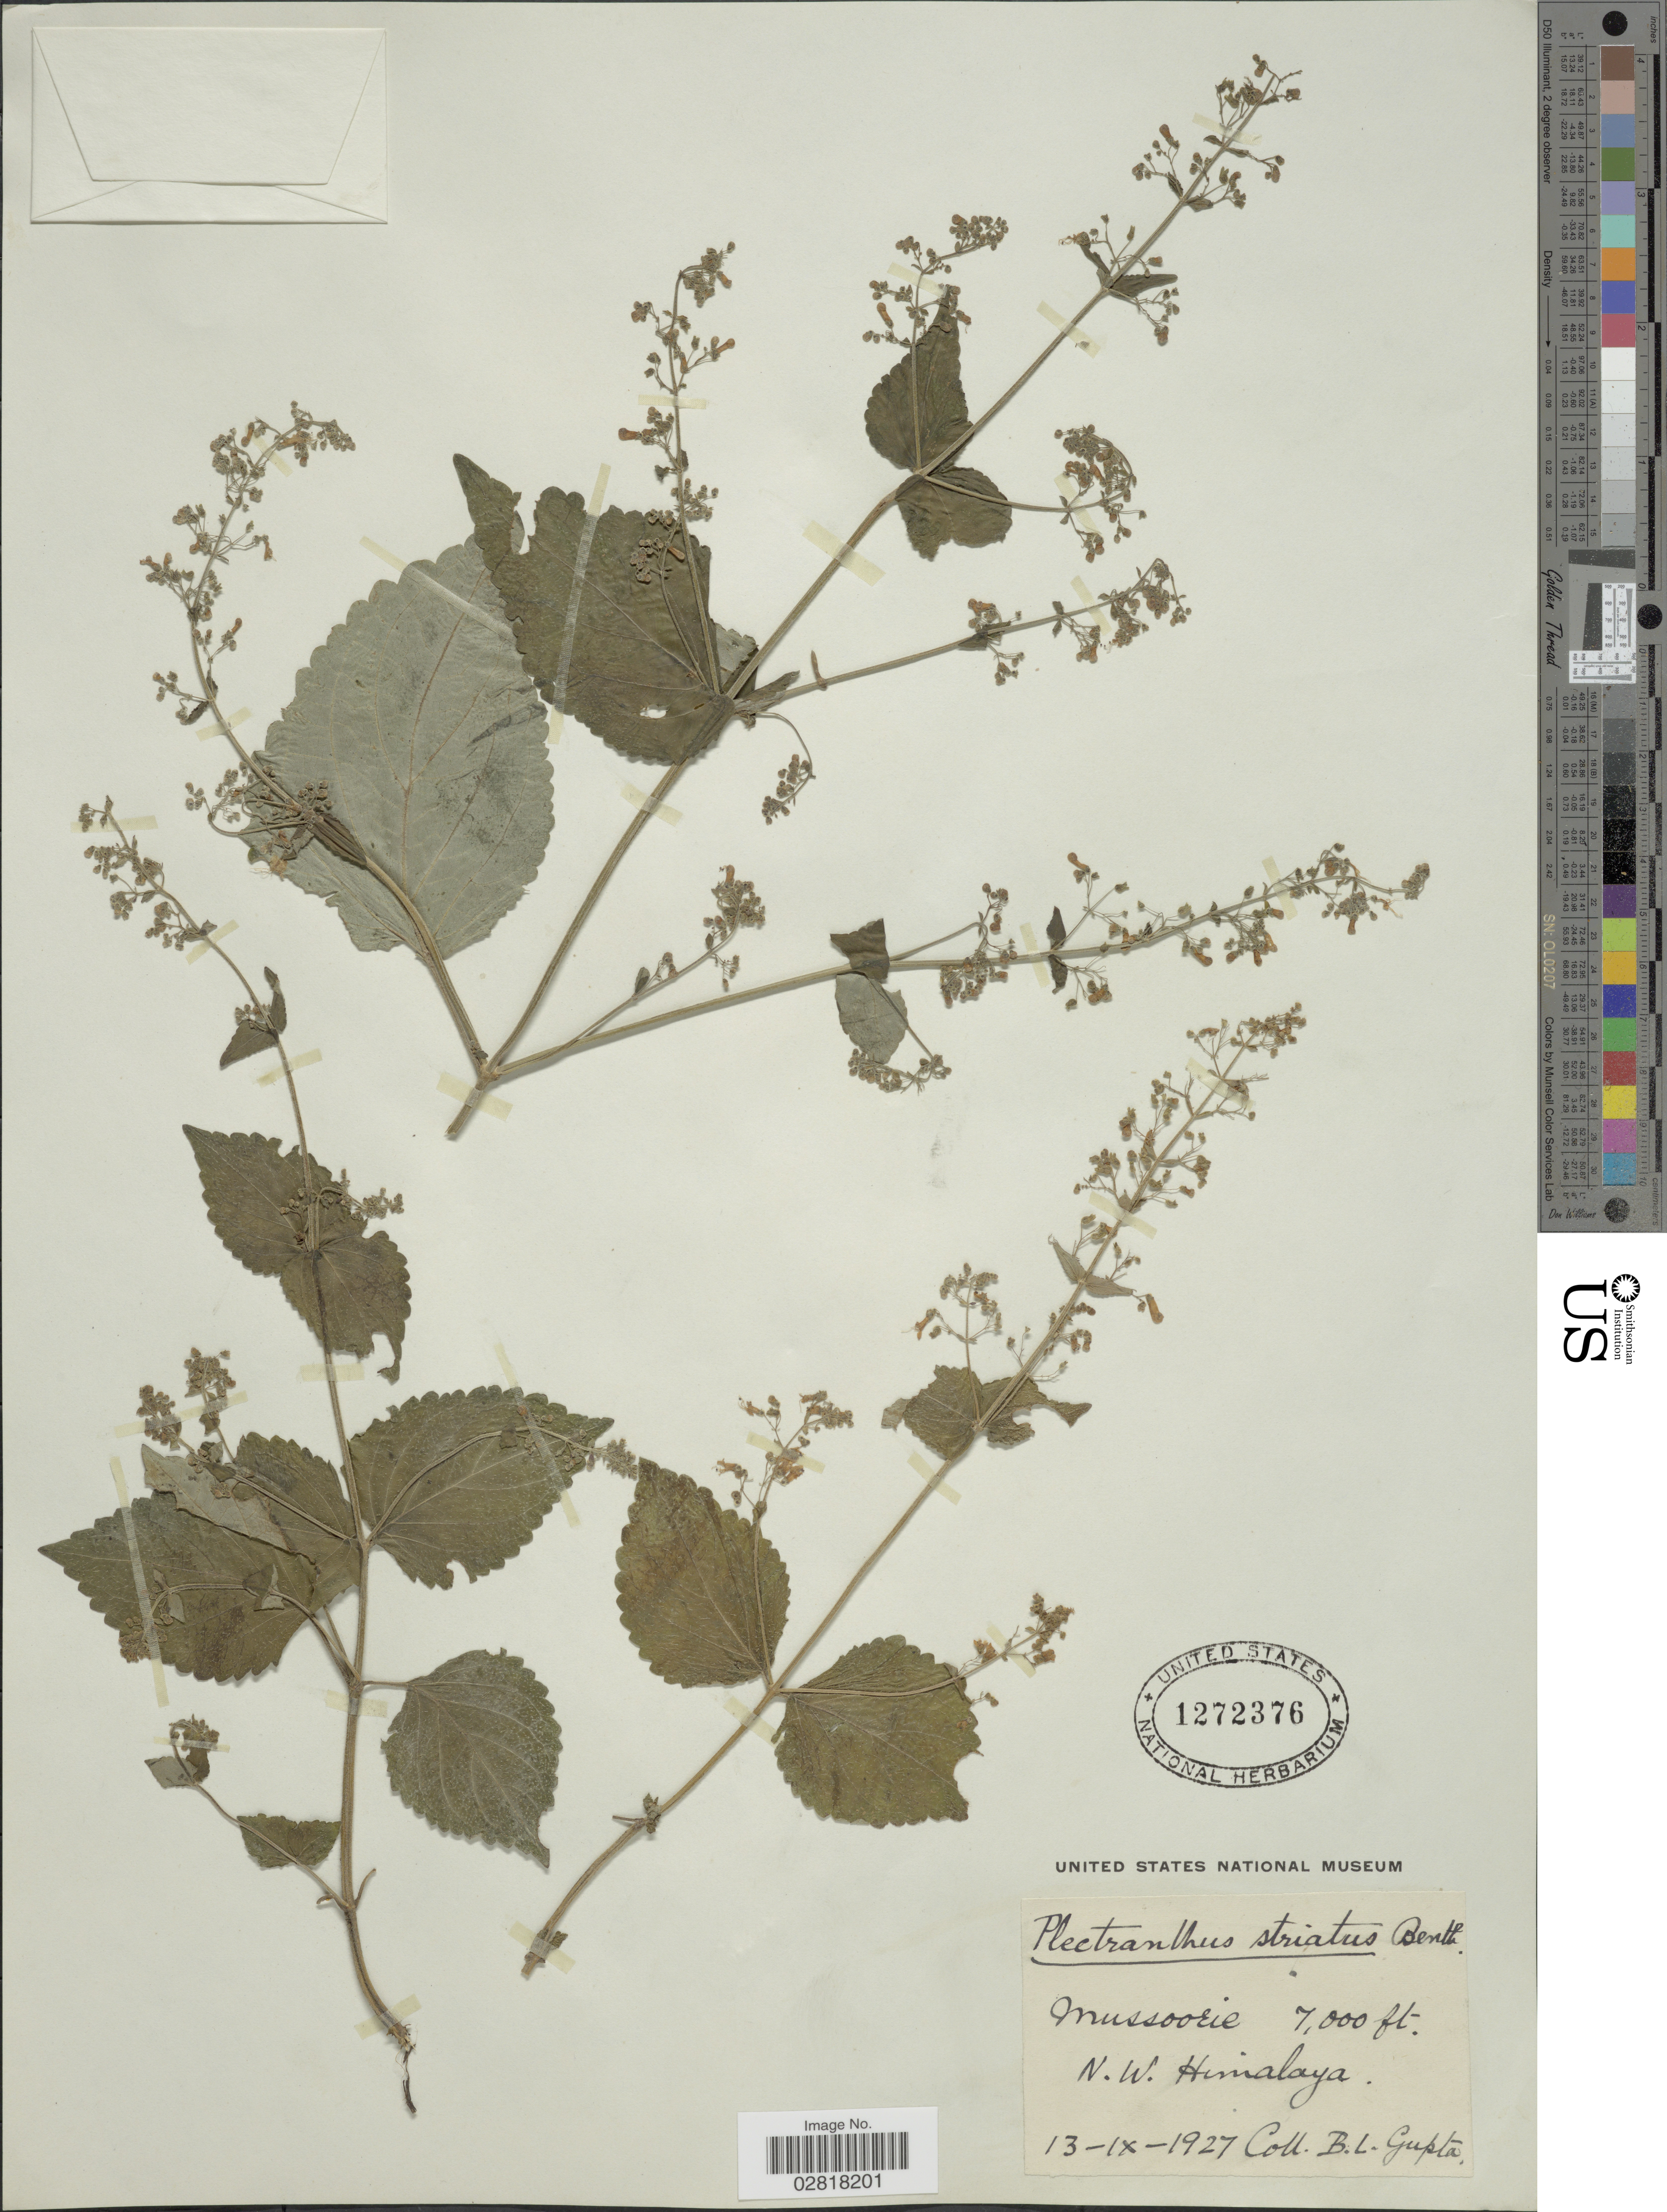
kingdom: Plantae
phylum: Tracheophyta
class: Magnoliopsida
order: Lamiales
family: Lamiaceae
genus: Plectranthus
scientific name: Plectranthus striatus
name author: Benth.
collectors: B. L. Gupta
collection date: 1927-09-13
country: India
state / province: Uttarakhand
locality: Mussoorie, N. W. Himalaya.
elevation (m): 2134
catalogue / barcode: US 1272376